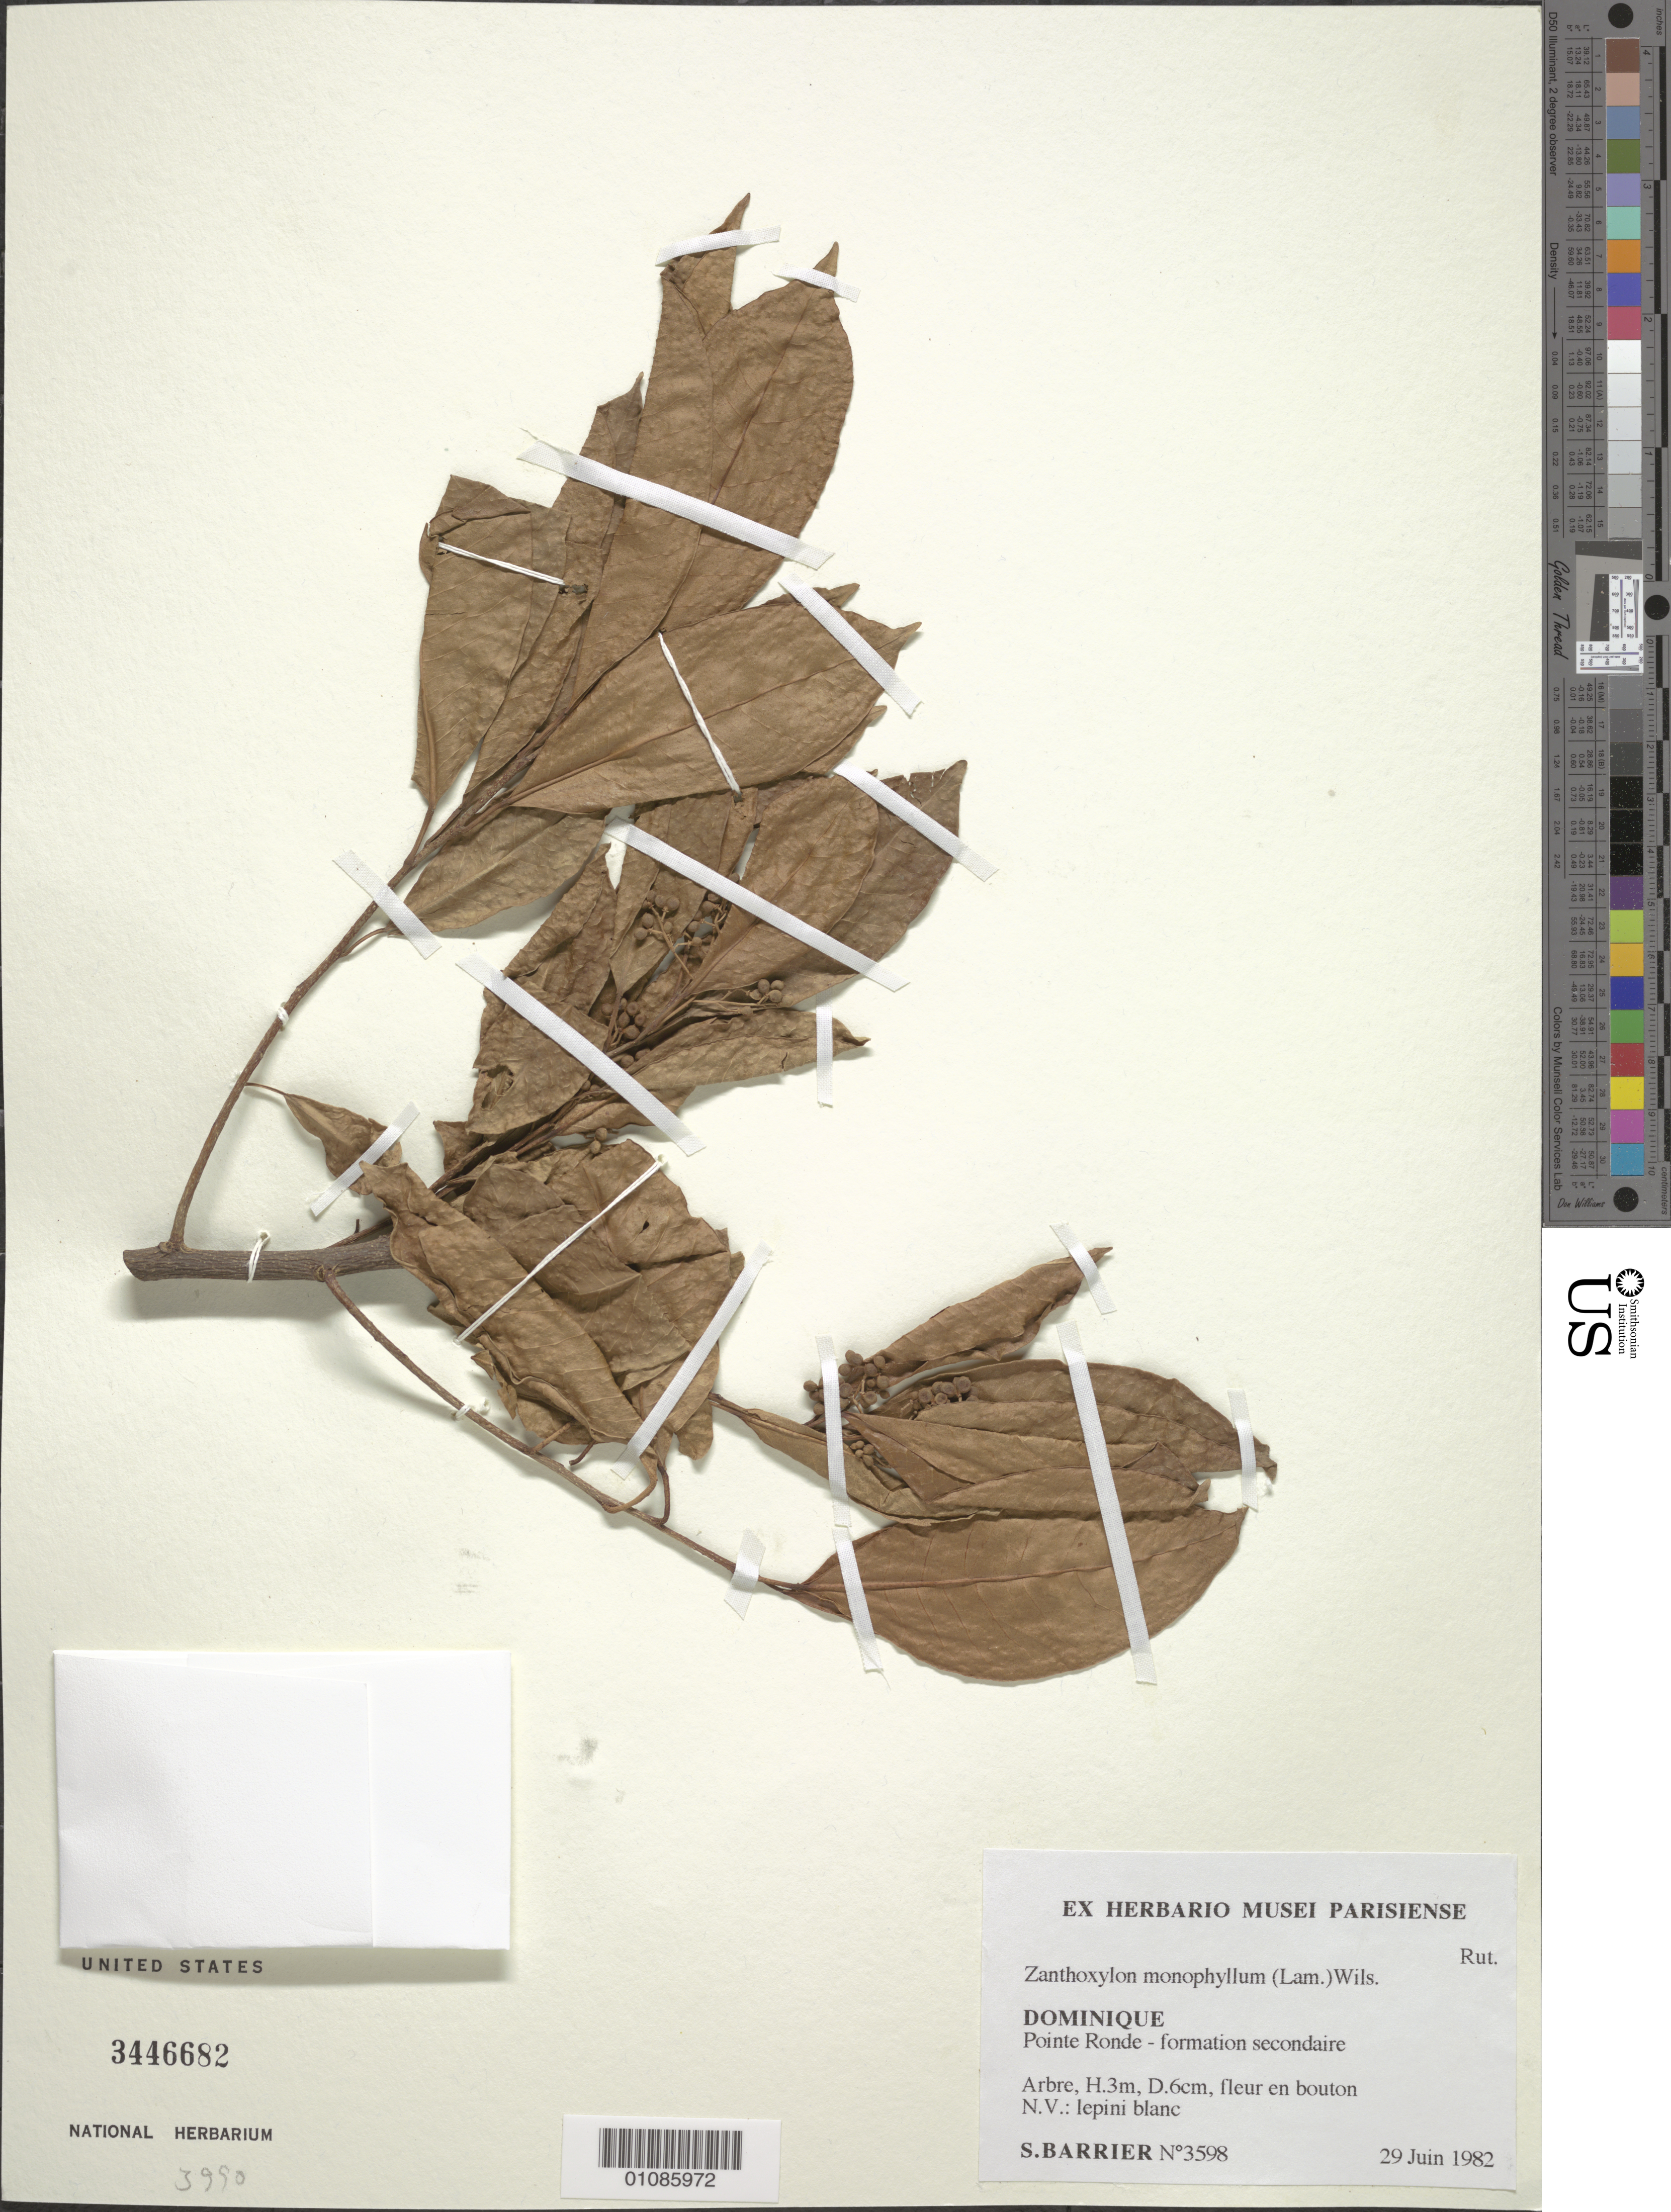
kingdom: Plantae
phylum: Tracheophyta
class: Magnoliopsida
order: Sapindales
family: Rutaceae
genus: Zanthoxylum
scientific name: Zanthoxylum monophyllum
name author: (Lam.) P. Wilson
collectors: S. Barrier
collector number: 3598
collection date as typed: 29 Jun 1982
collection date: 1982-06-29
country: Dominica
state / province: St. John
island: Dominica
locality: Pointe ronde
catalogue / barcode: US 3445582